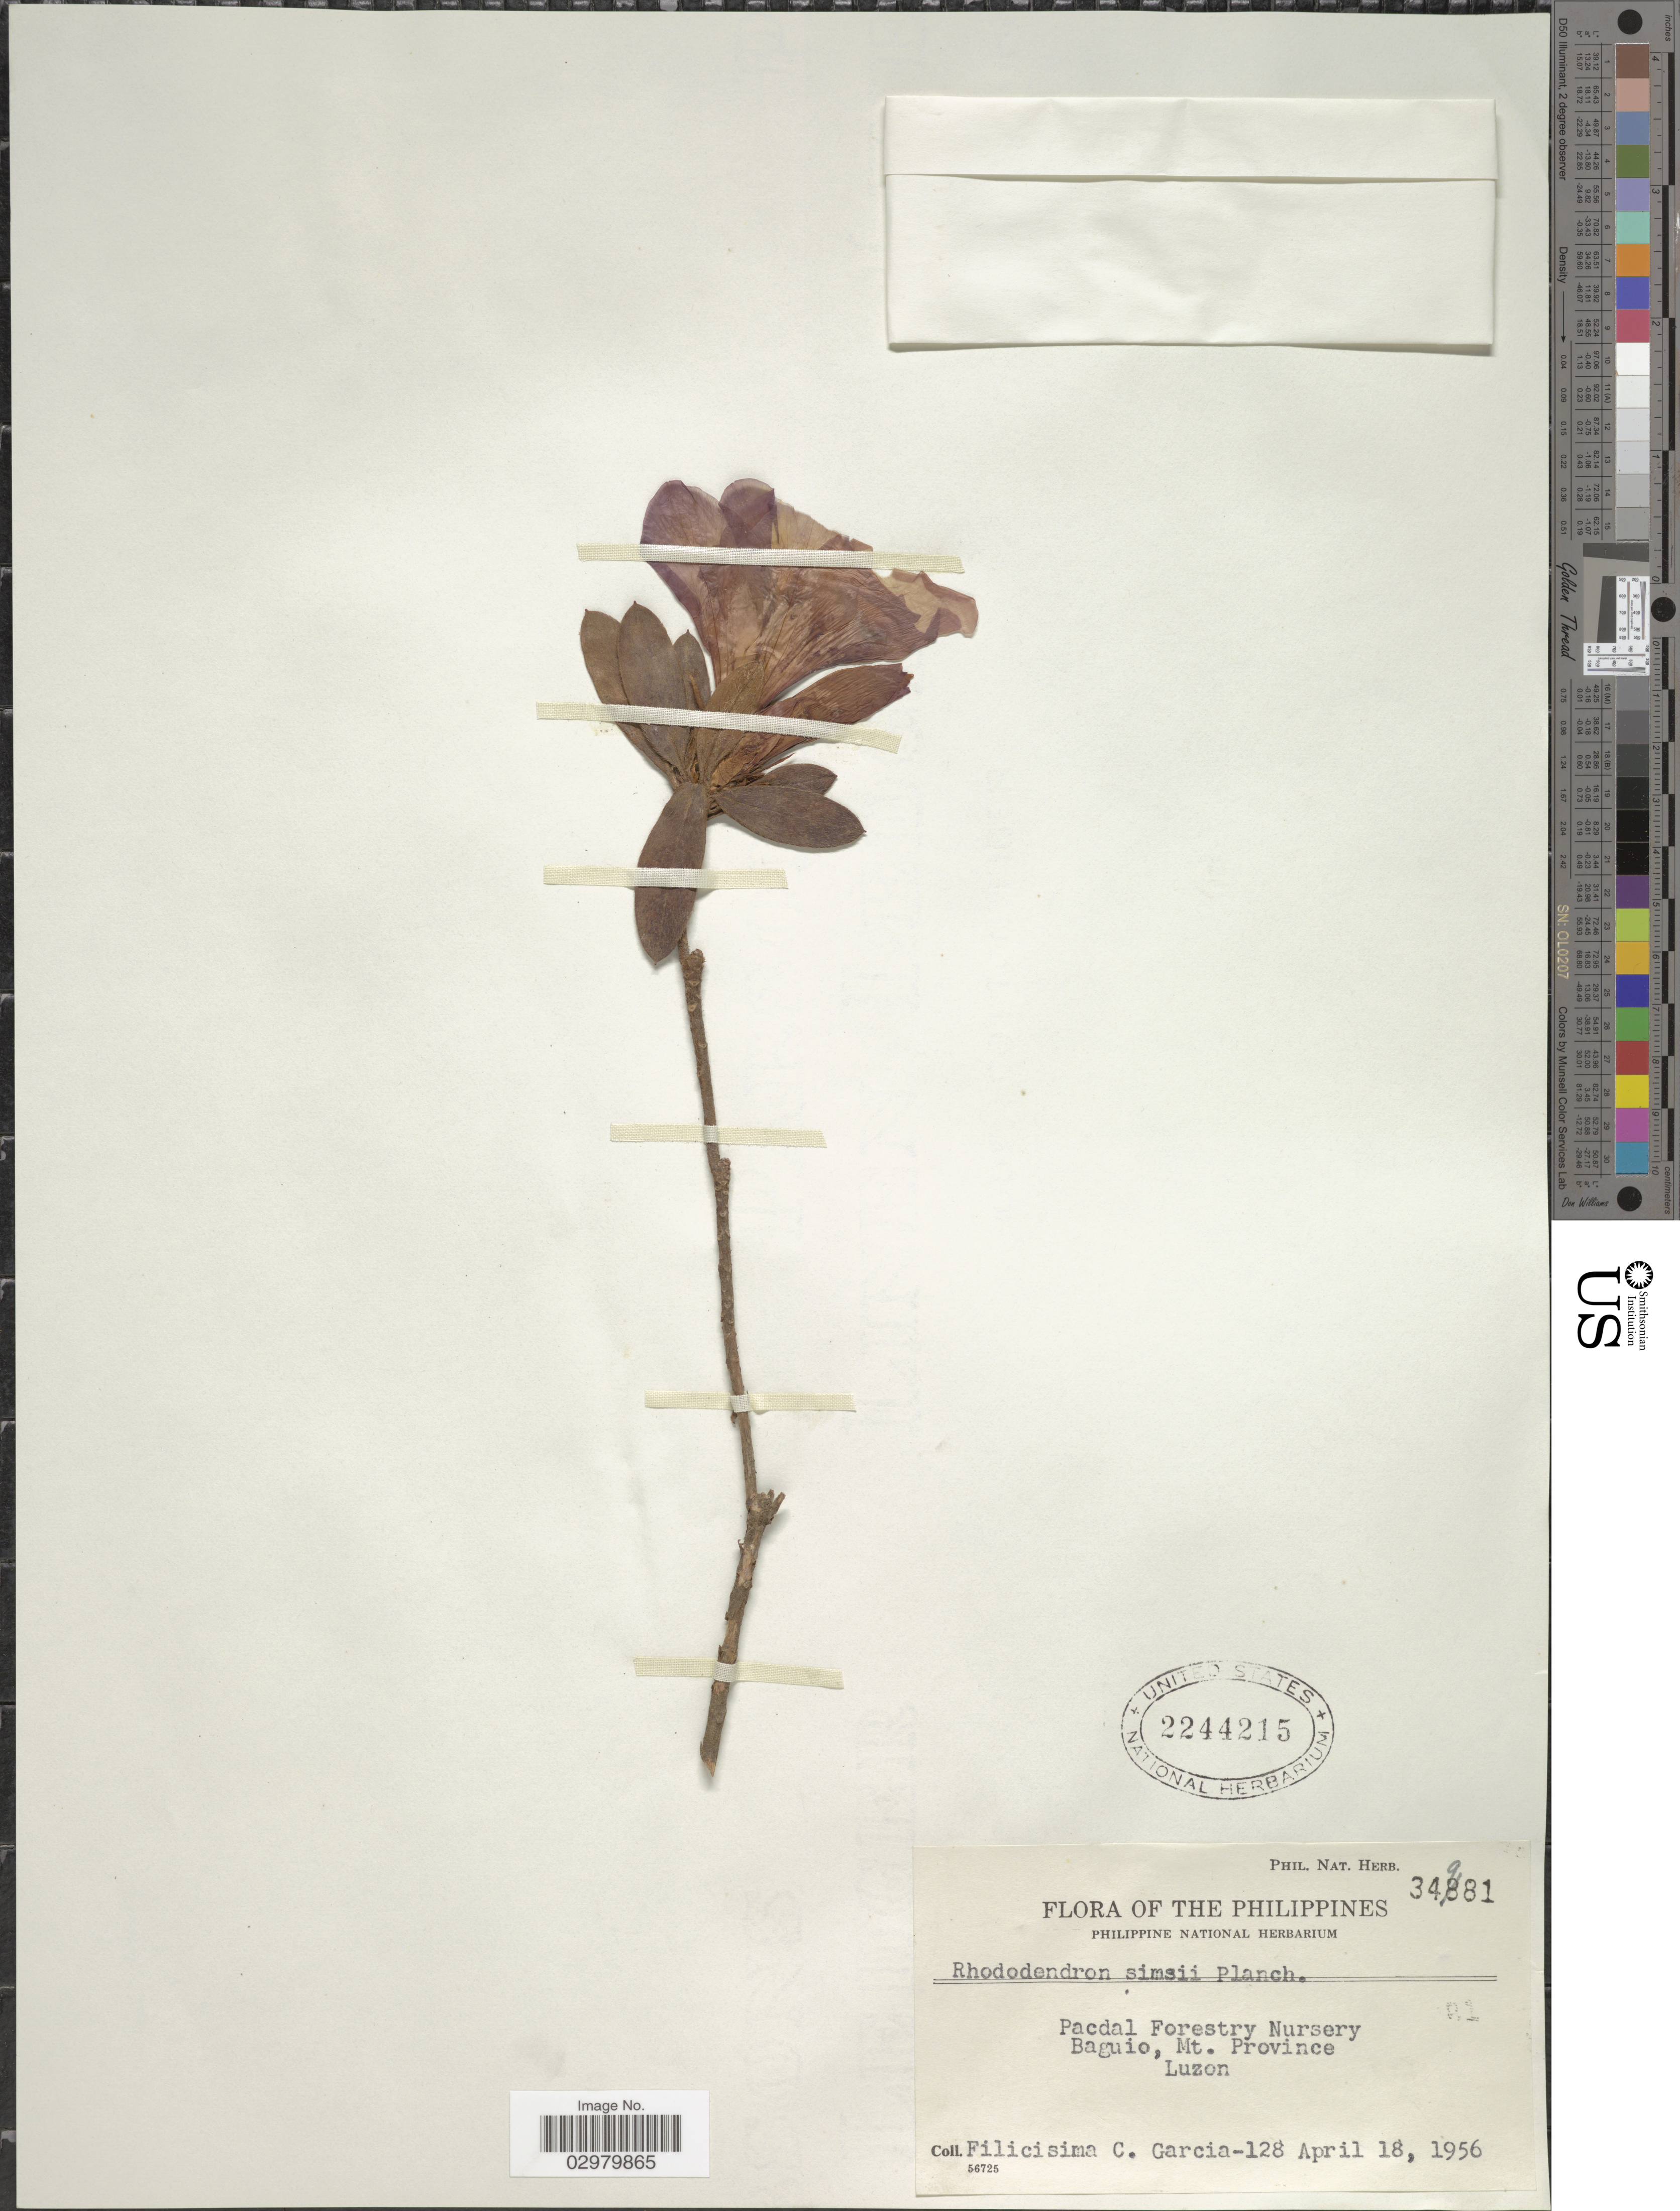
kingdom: Plantae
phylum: Tracheophyta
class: Magnoliopsida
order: Ericales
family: Ericaceae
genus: Rhododendron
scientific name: Rhododendron simsii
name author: Planch.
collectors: F. C. Garcia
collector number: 128/Phil. Nat. Herb.34981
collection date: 1956-04-18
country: Philippines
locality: Pacdal Forestry Nursery, Baguio, Mt. Province, Luzon.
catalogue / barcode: US 2244215